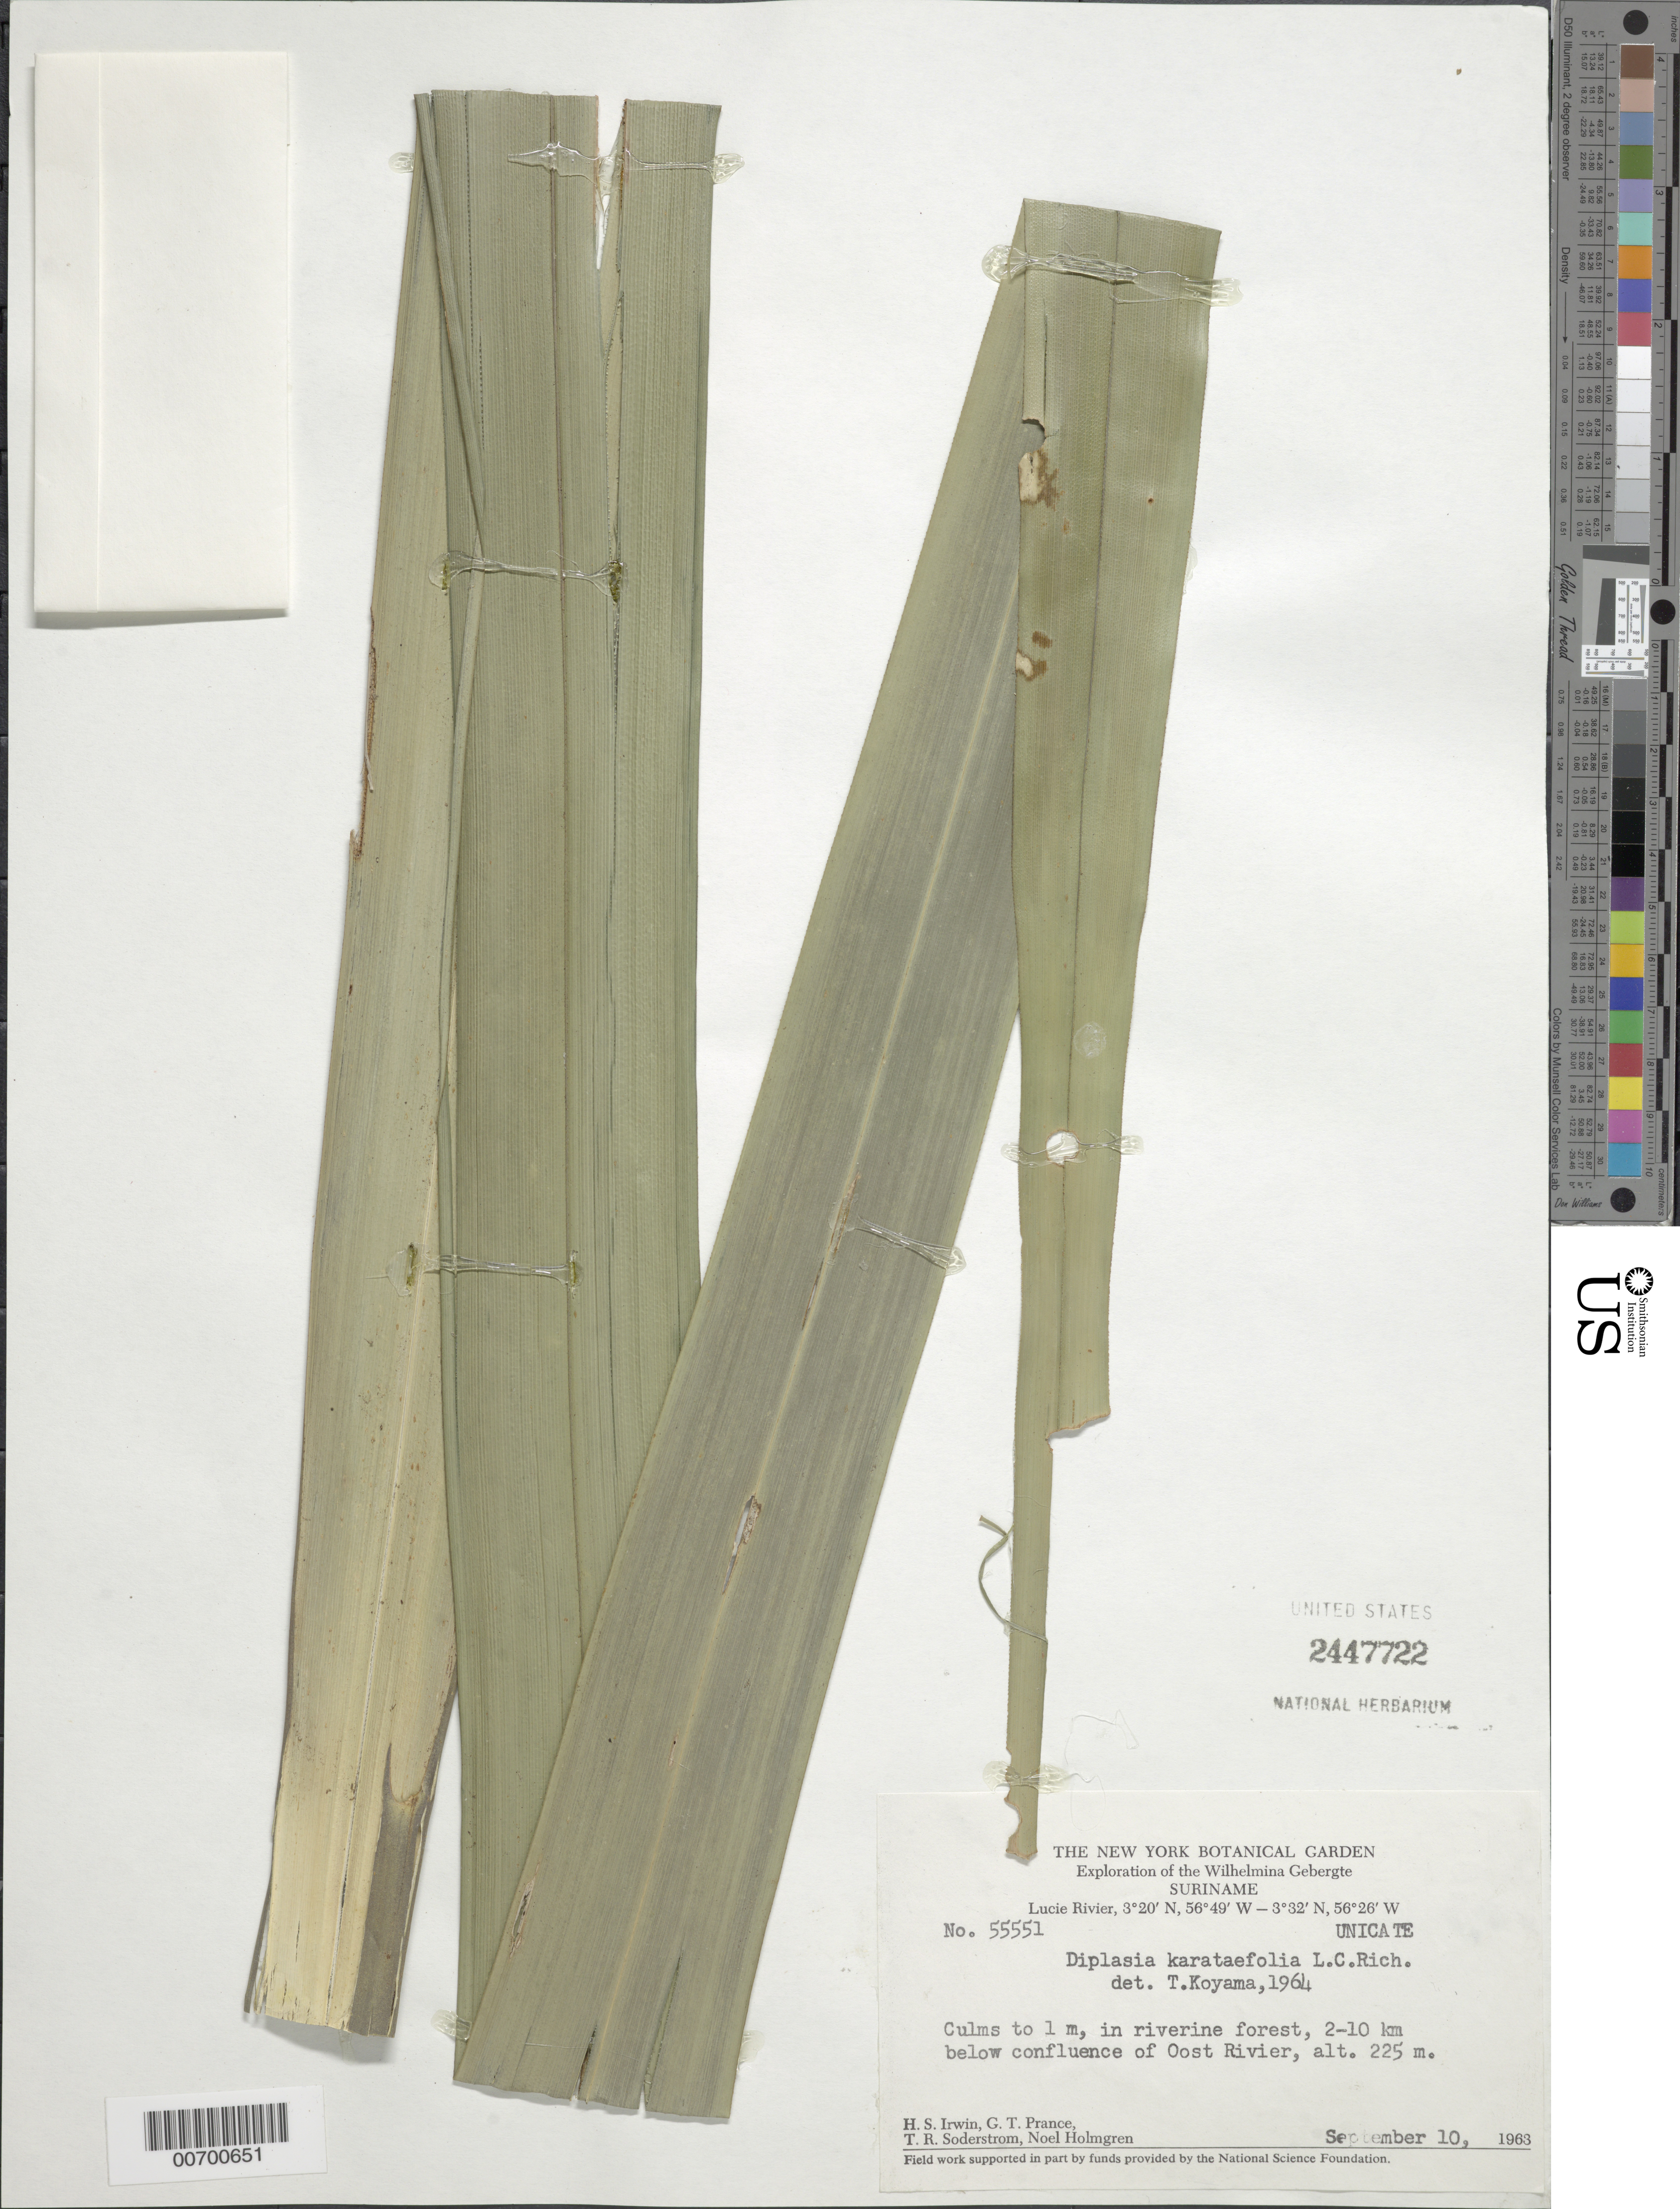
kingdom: Plantae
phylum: Tracheophyta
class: Liliopsida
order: Poales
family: Cyperaceae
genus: Diplasia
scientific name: Diplasia karatifolia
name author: Rich.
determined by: Strong, M. T., (US), Smithsonian Institution - National Museum of Natural History (UNITED STATES)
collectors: H. Irwin, G. T. Prance, T. R. Soderstrom & N. H. Holmgren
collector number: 55551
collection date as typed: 10-Sep-63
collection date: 1963-09-10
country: Suriname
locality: Lucie R., 2-10 km below confl. with Oost R., Wilhelmina Gebergte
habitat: Riverine forest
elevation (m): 225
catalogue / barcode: US 2447722